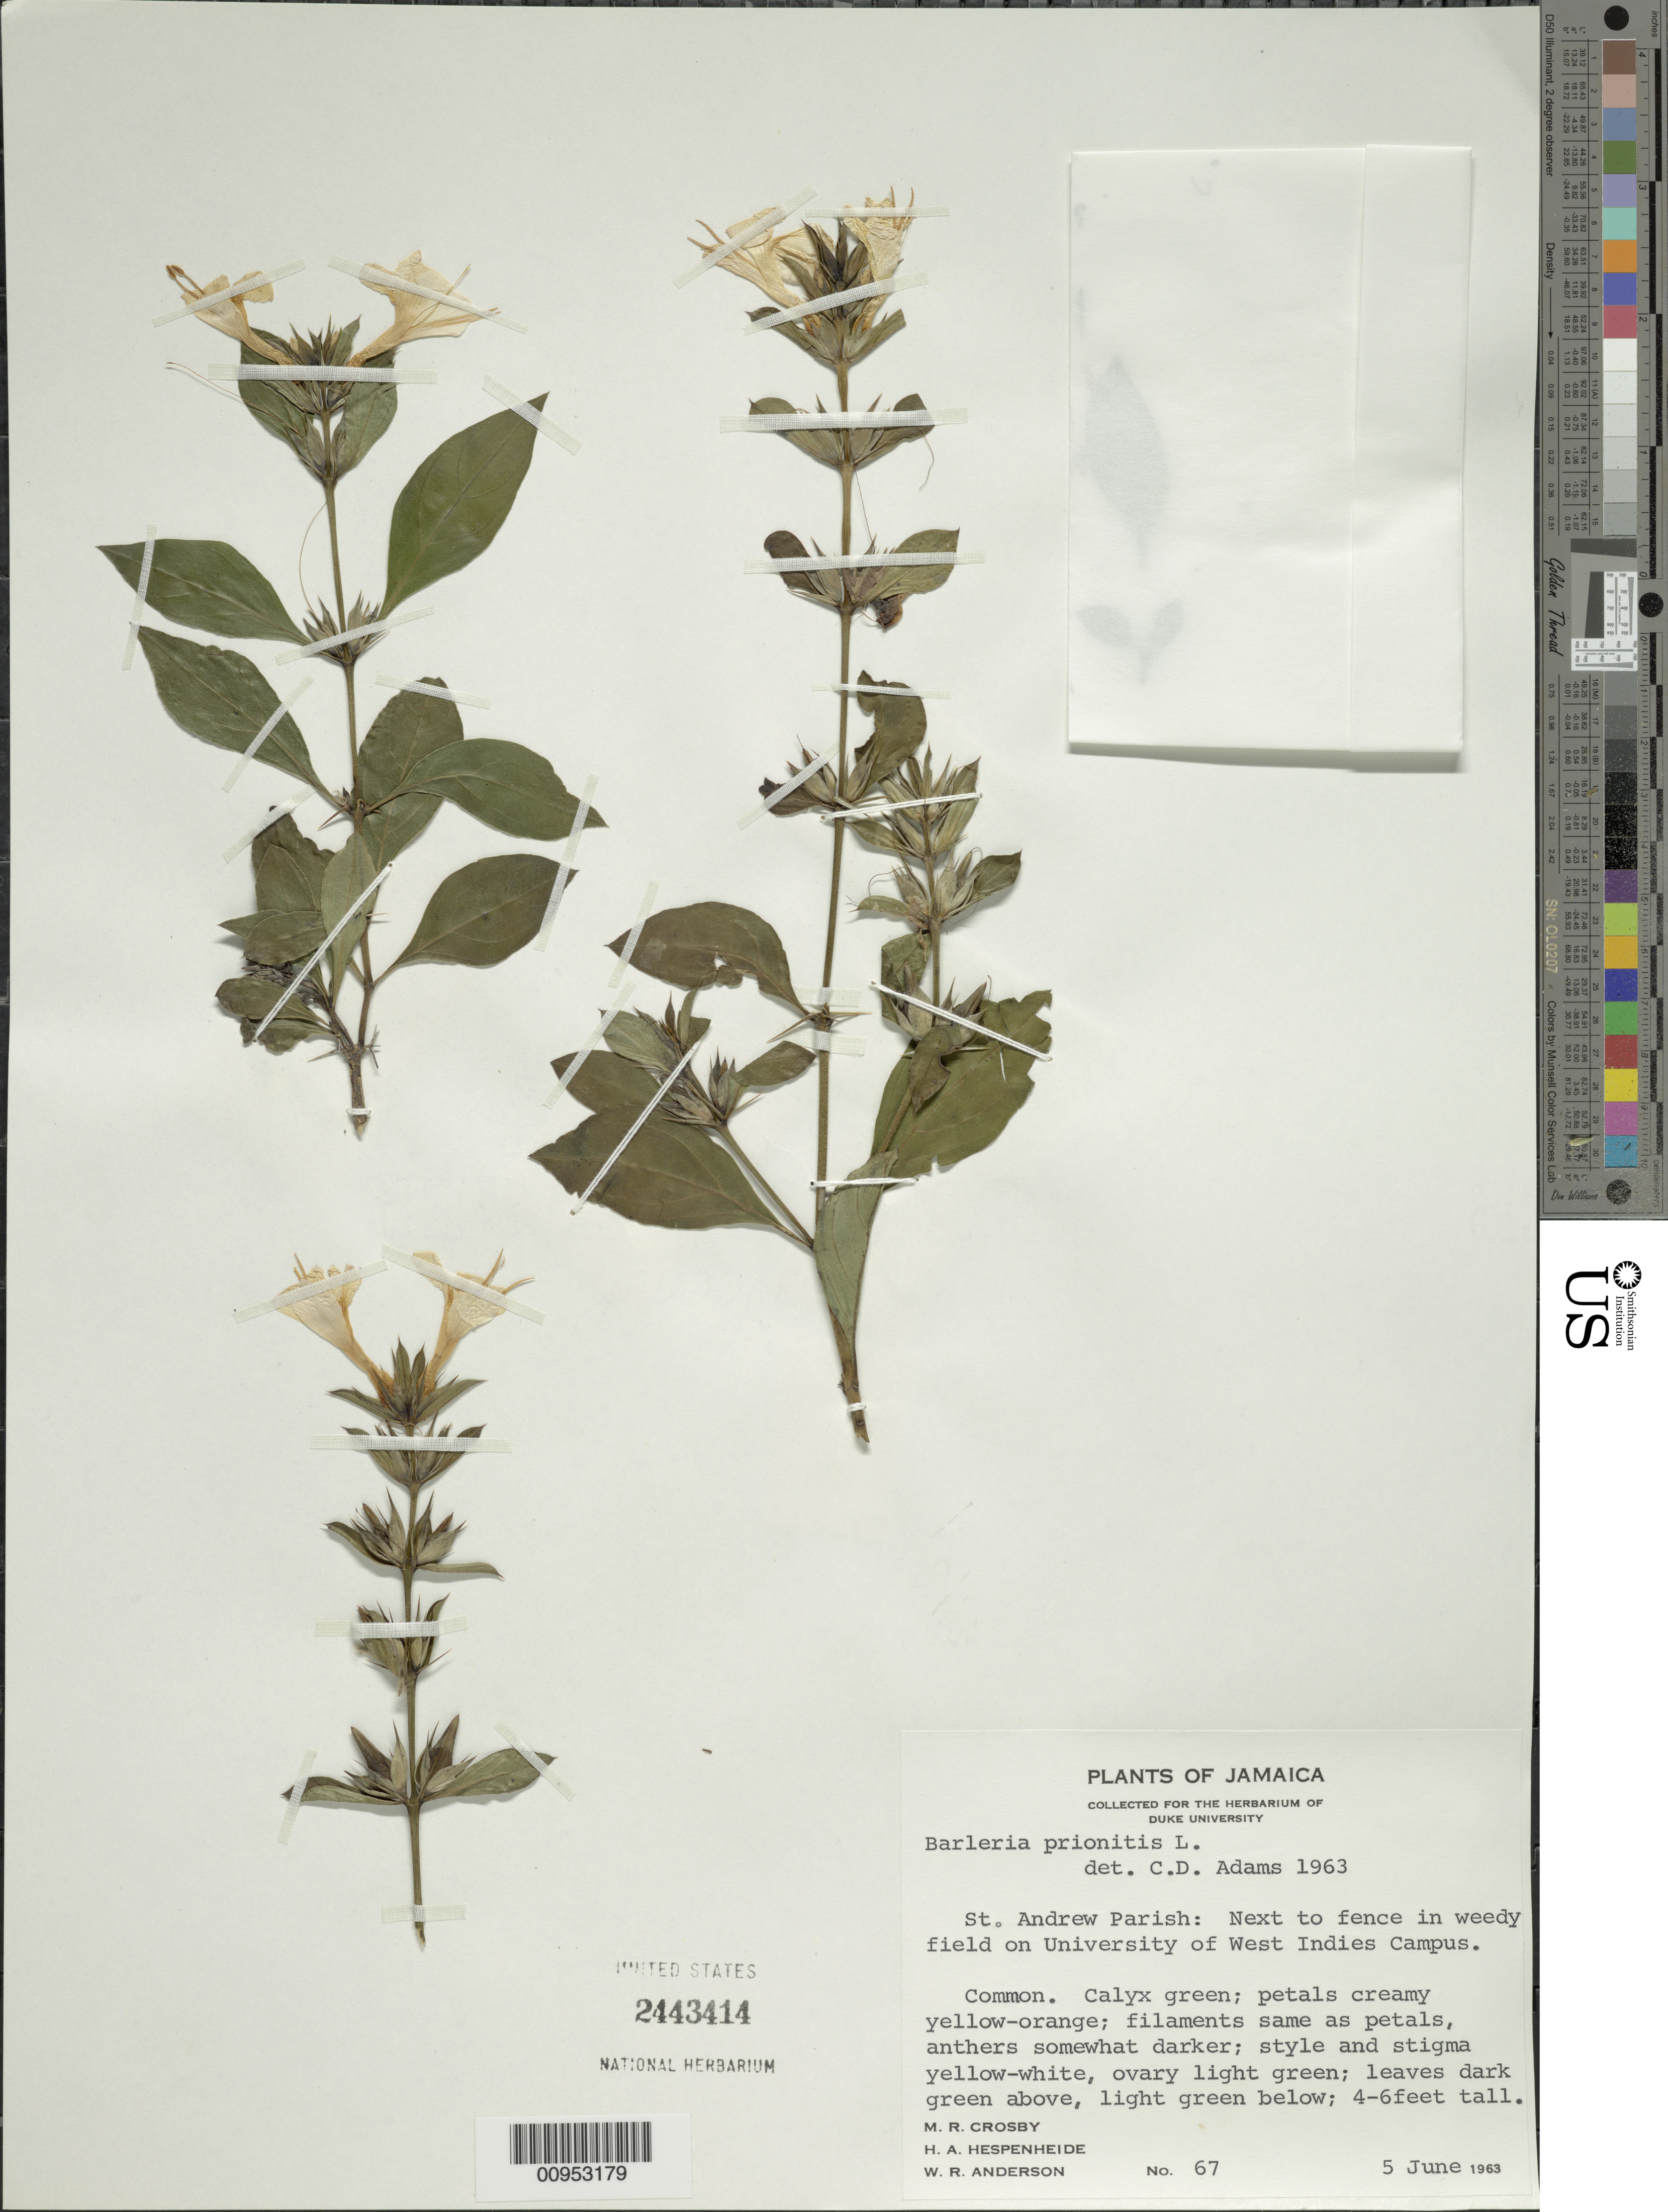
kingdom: Plantae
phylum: Tracheophyta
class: Magnoliopsida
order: Lamiales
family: Acanthaceae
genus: Barleria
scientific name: Barleria prionitis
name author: L.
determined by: Adams, C. D.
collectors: M. R. Crosby, H. A. Hespenheide & W. R. Anderson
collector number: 67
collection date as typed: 05 Jun 1963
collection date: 1963-06-05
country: Jamaica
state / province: Saint Andrew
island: Jamaica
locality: University of West Indies Campus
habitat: Next to fence in weedy field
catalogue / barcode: US 2443414